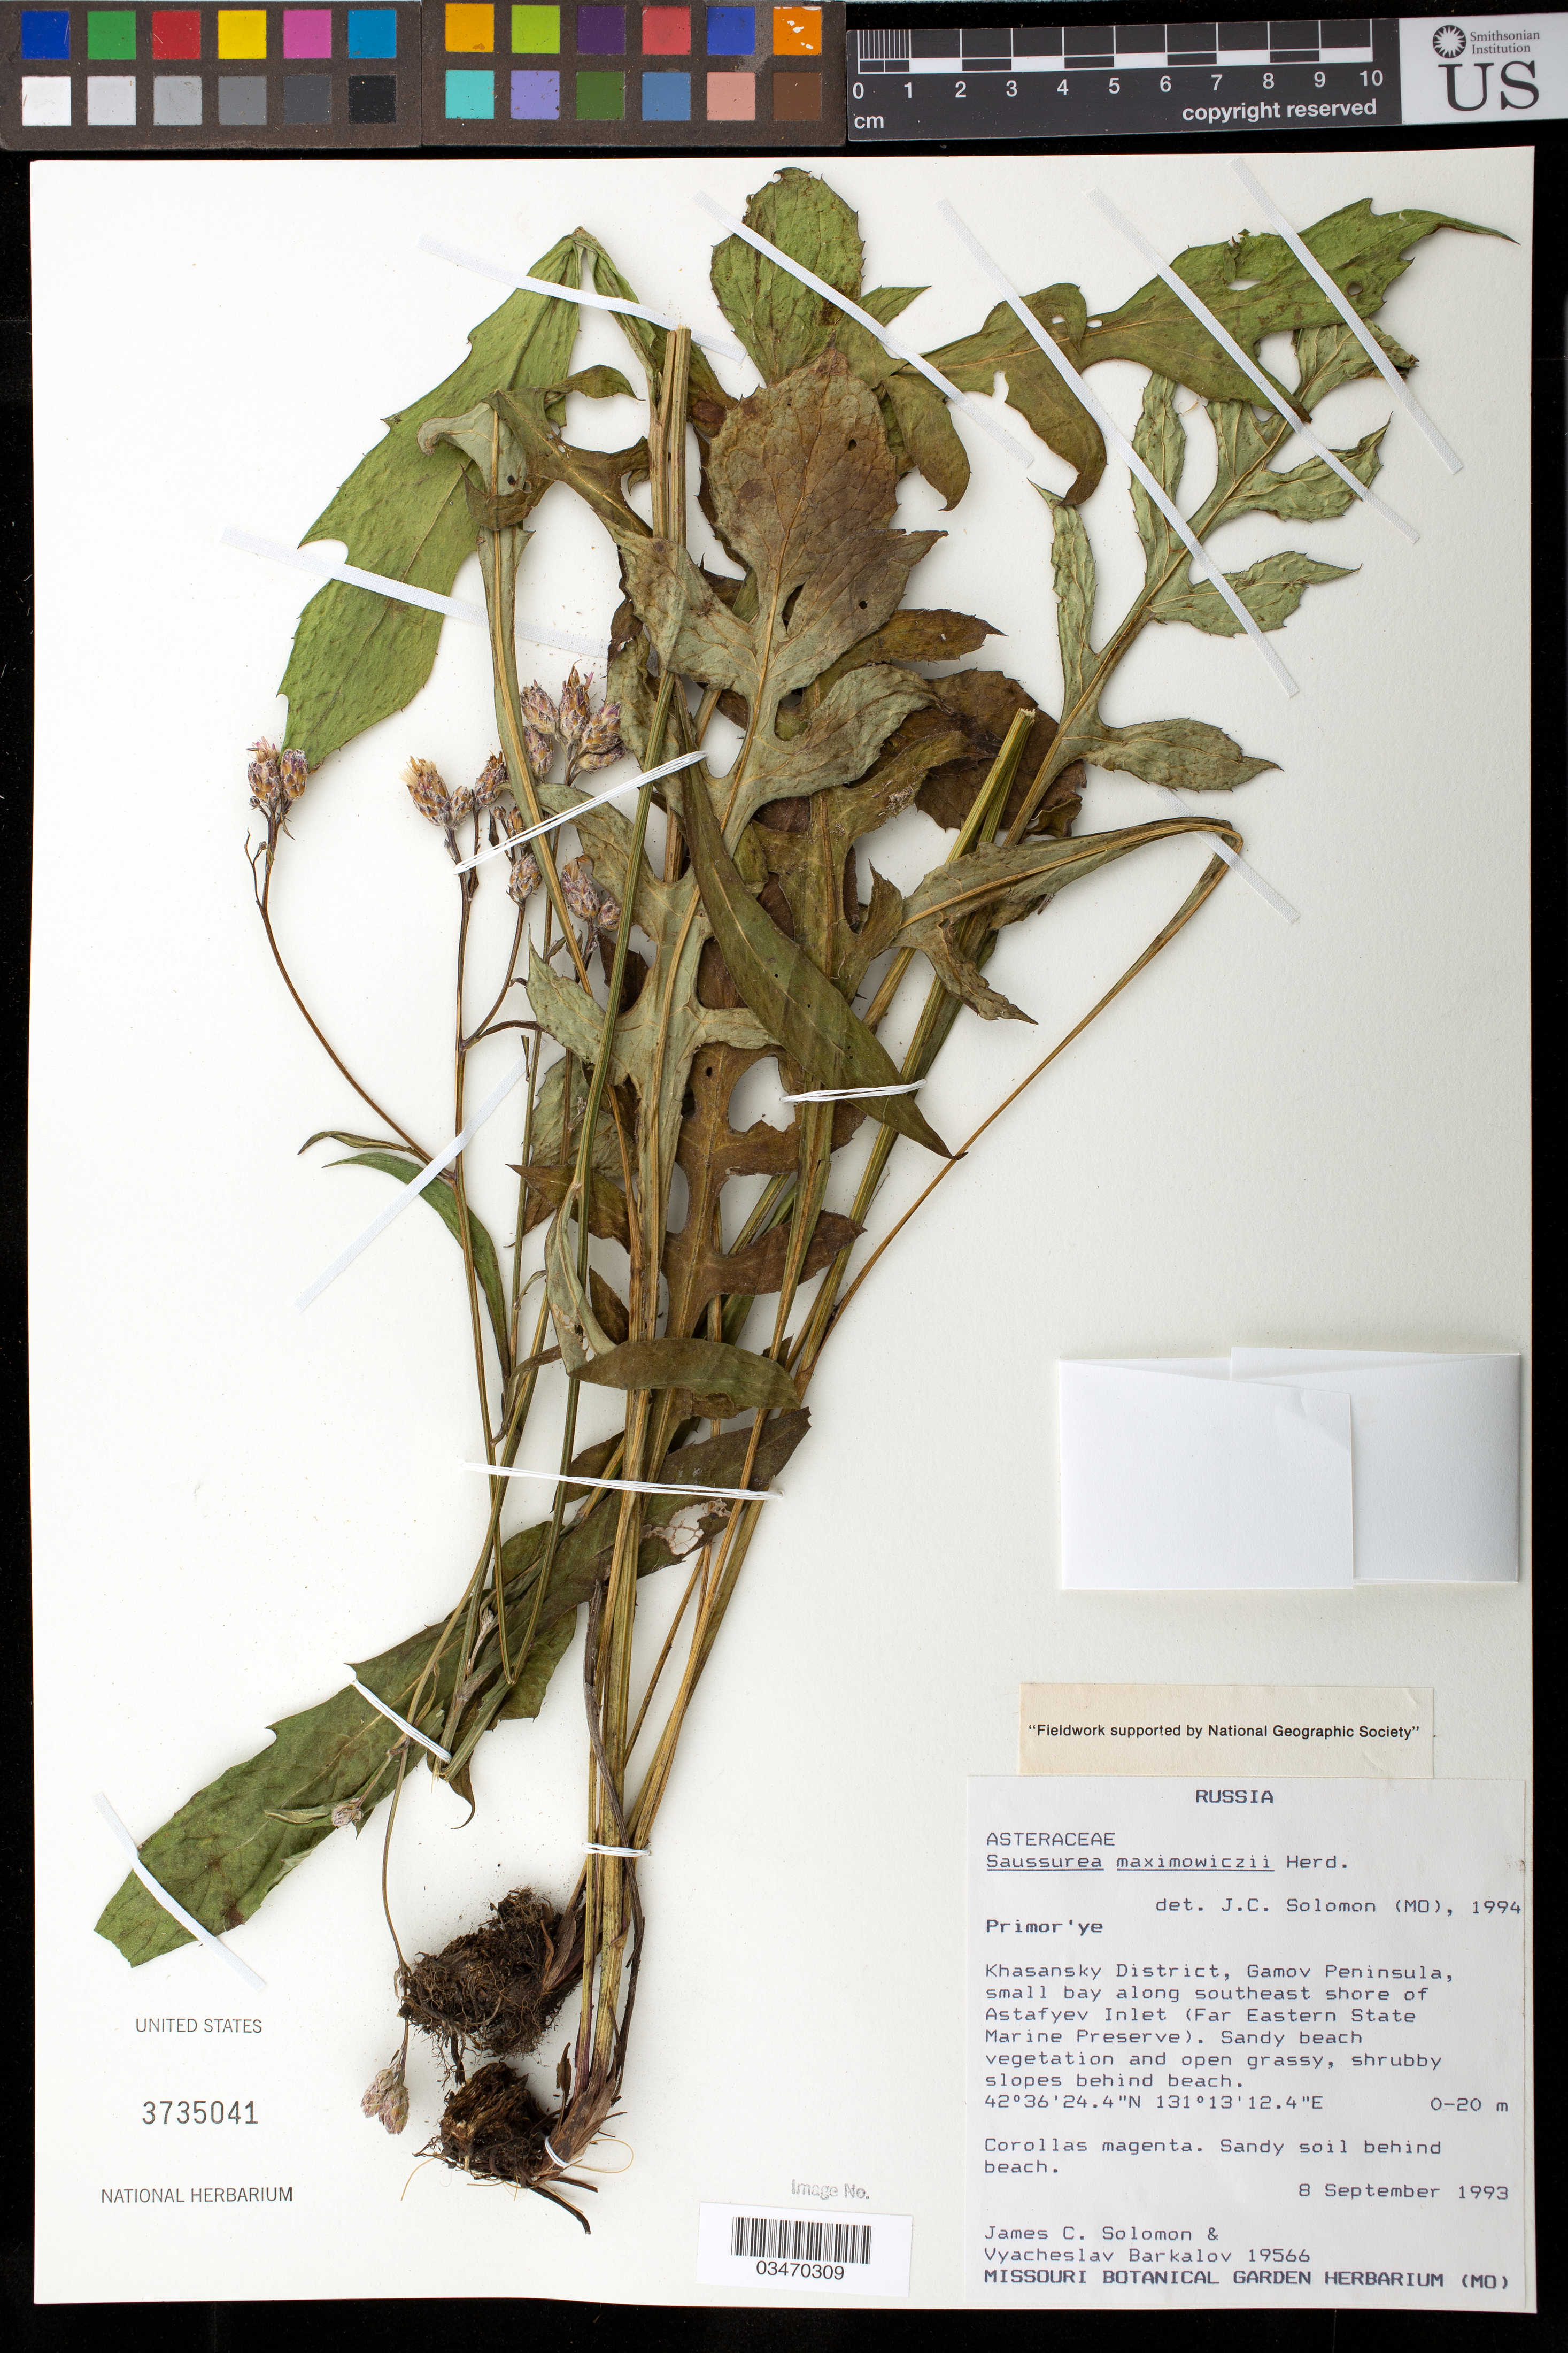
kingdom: Plantae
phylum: Tracheophyta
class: Magnoliopsida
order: Asterales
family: Asteraceae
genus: Saussurea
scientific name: Saussurea maximowiczii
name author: Herd.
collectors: J. C. Solomon & V. Barkalov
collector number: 19566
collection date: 1993-09-08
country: Russian Federation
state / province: Primorsky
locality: Khasansky District, Gamov Peninsula, small bay along SE shore of Astafyev Inlet (Far Eastern State marine Preserve)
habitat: Sandy soil behind beach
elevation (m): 0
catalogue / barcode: US 3735041